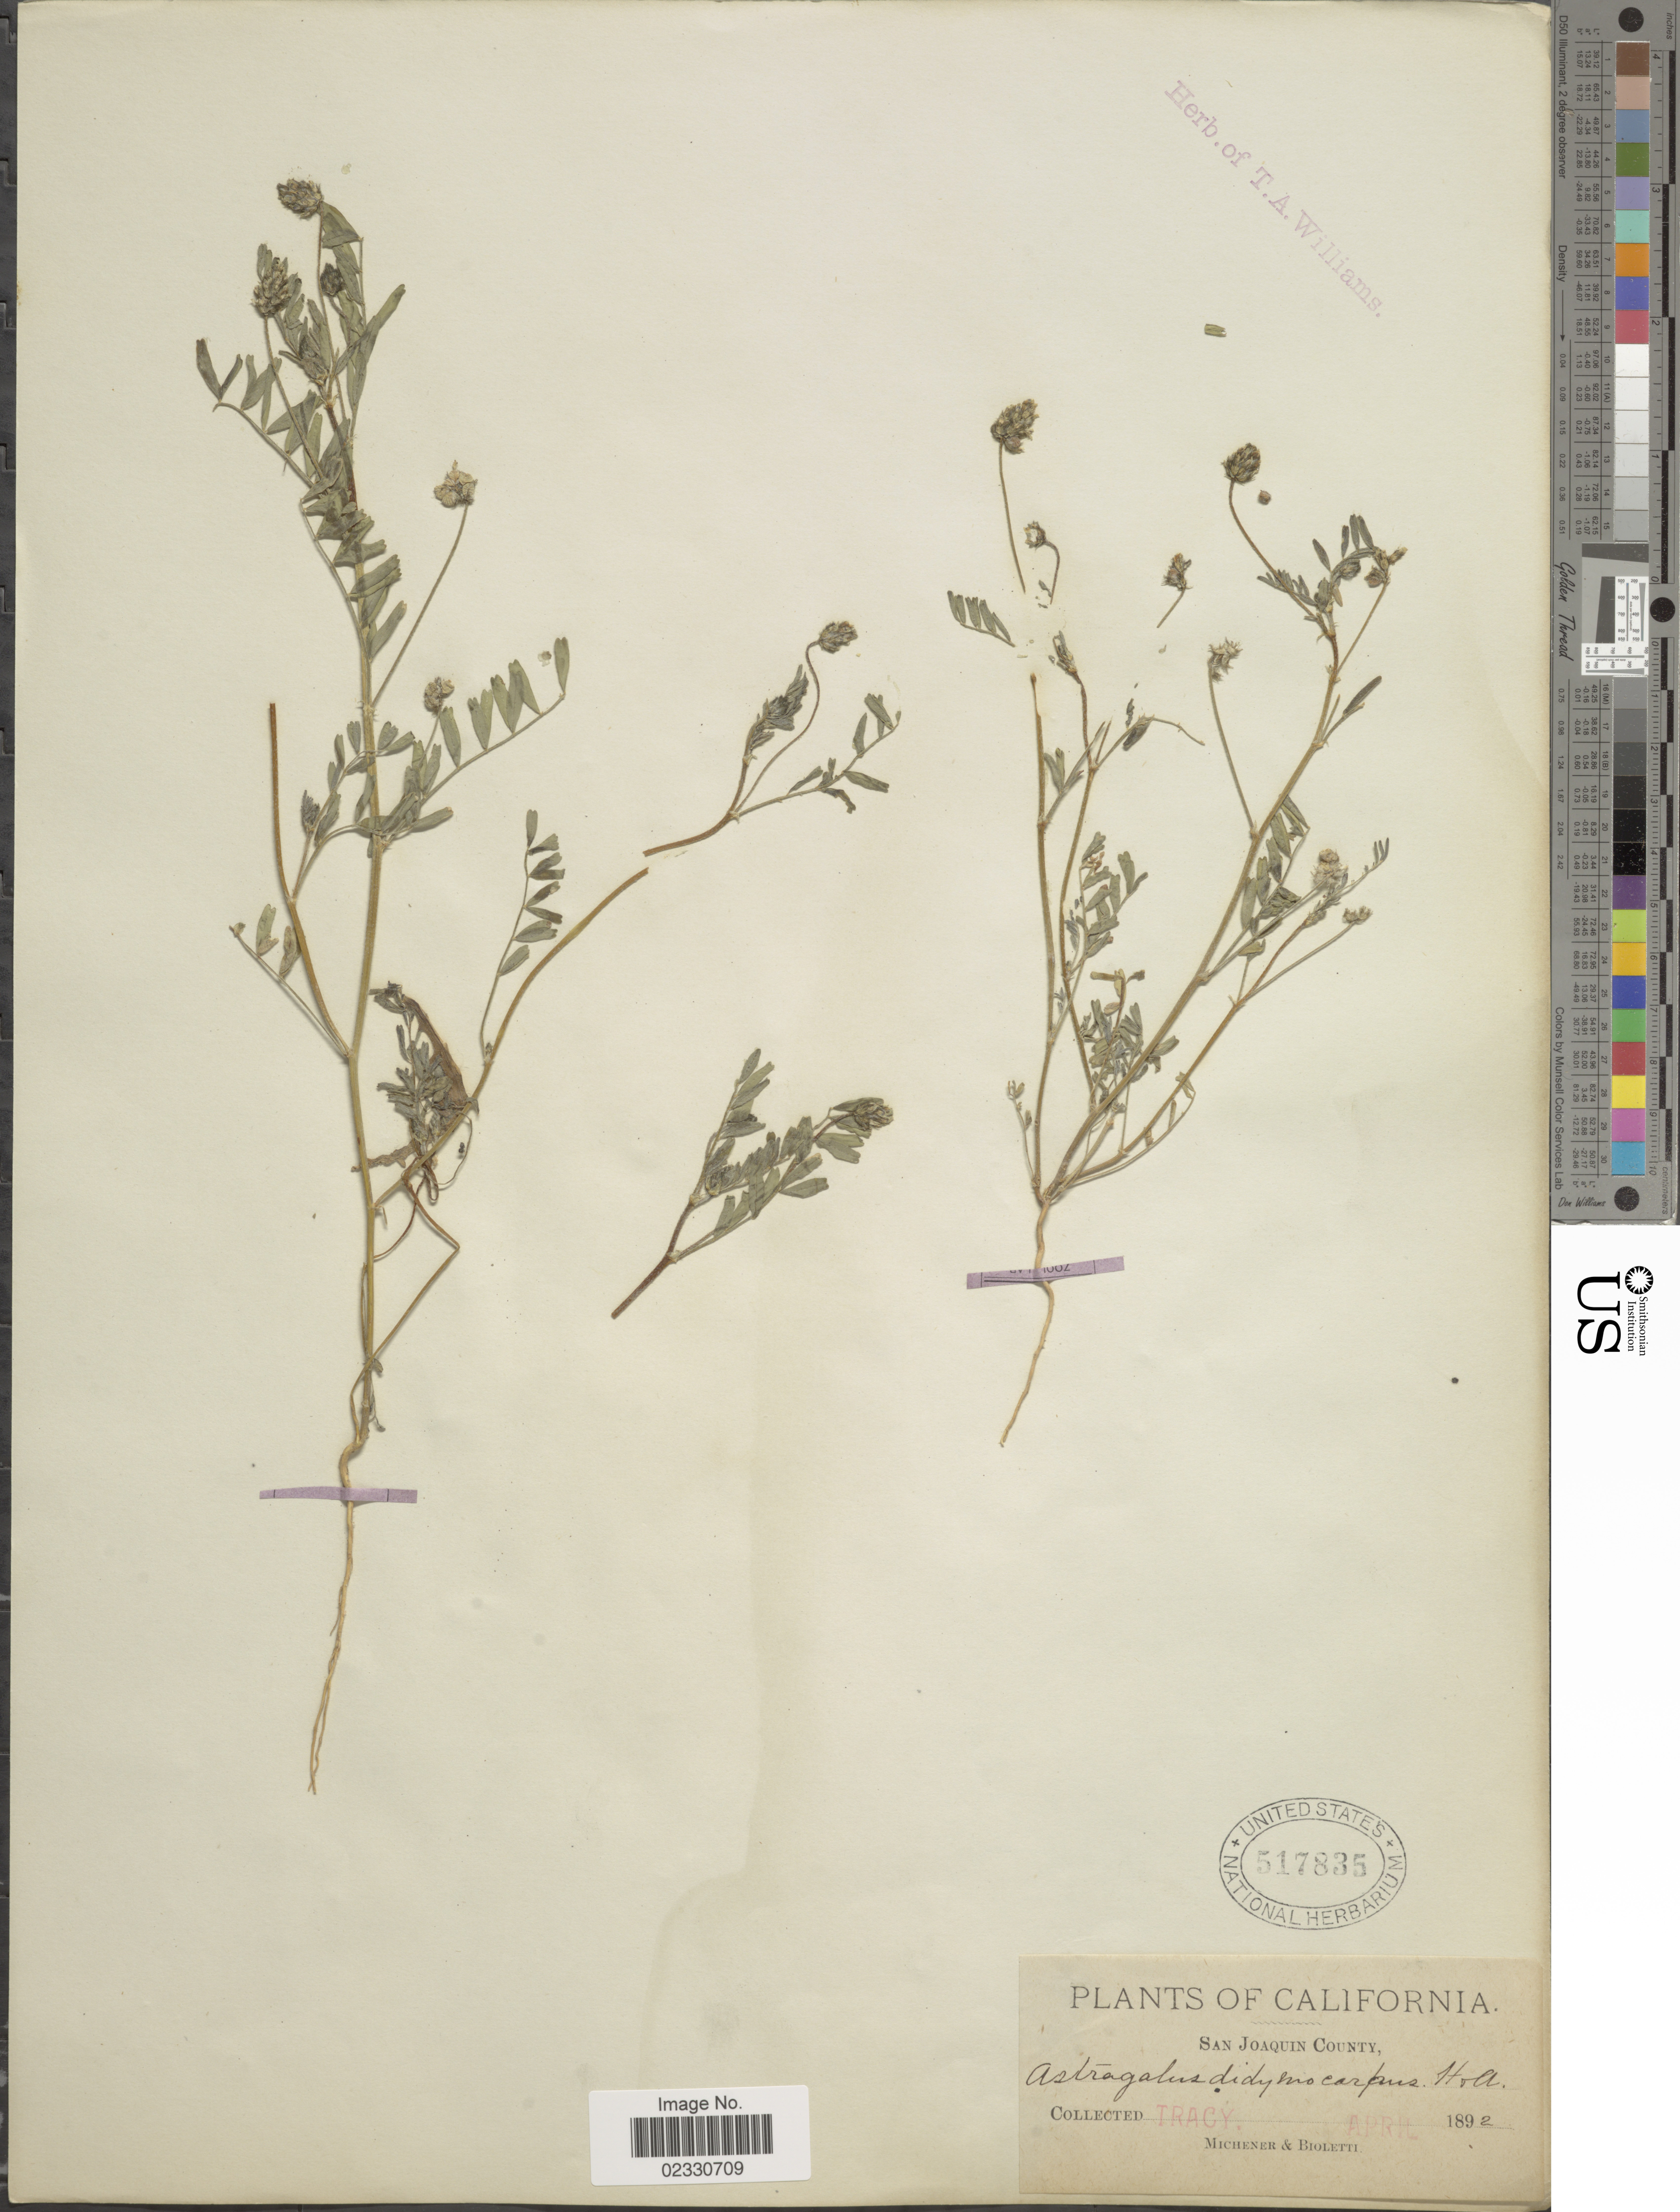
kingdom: Plantae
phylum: Tracheophyta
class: Magnoliopsida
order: Fabales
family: Fabaceae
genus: Astragalus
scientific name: Astragalus didymocarpus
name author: Hook. & Arn.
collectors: -. Tracy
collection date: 1892-04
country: United States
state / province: California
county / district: San Joaquin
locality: San Joaquin County.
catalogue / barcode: US 517835